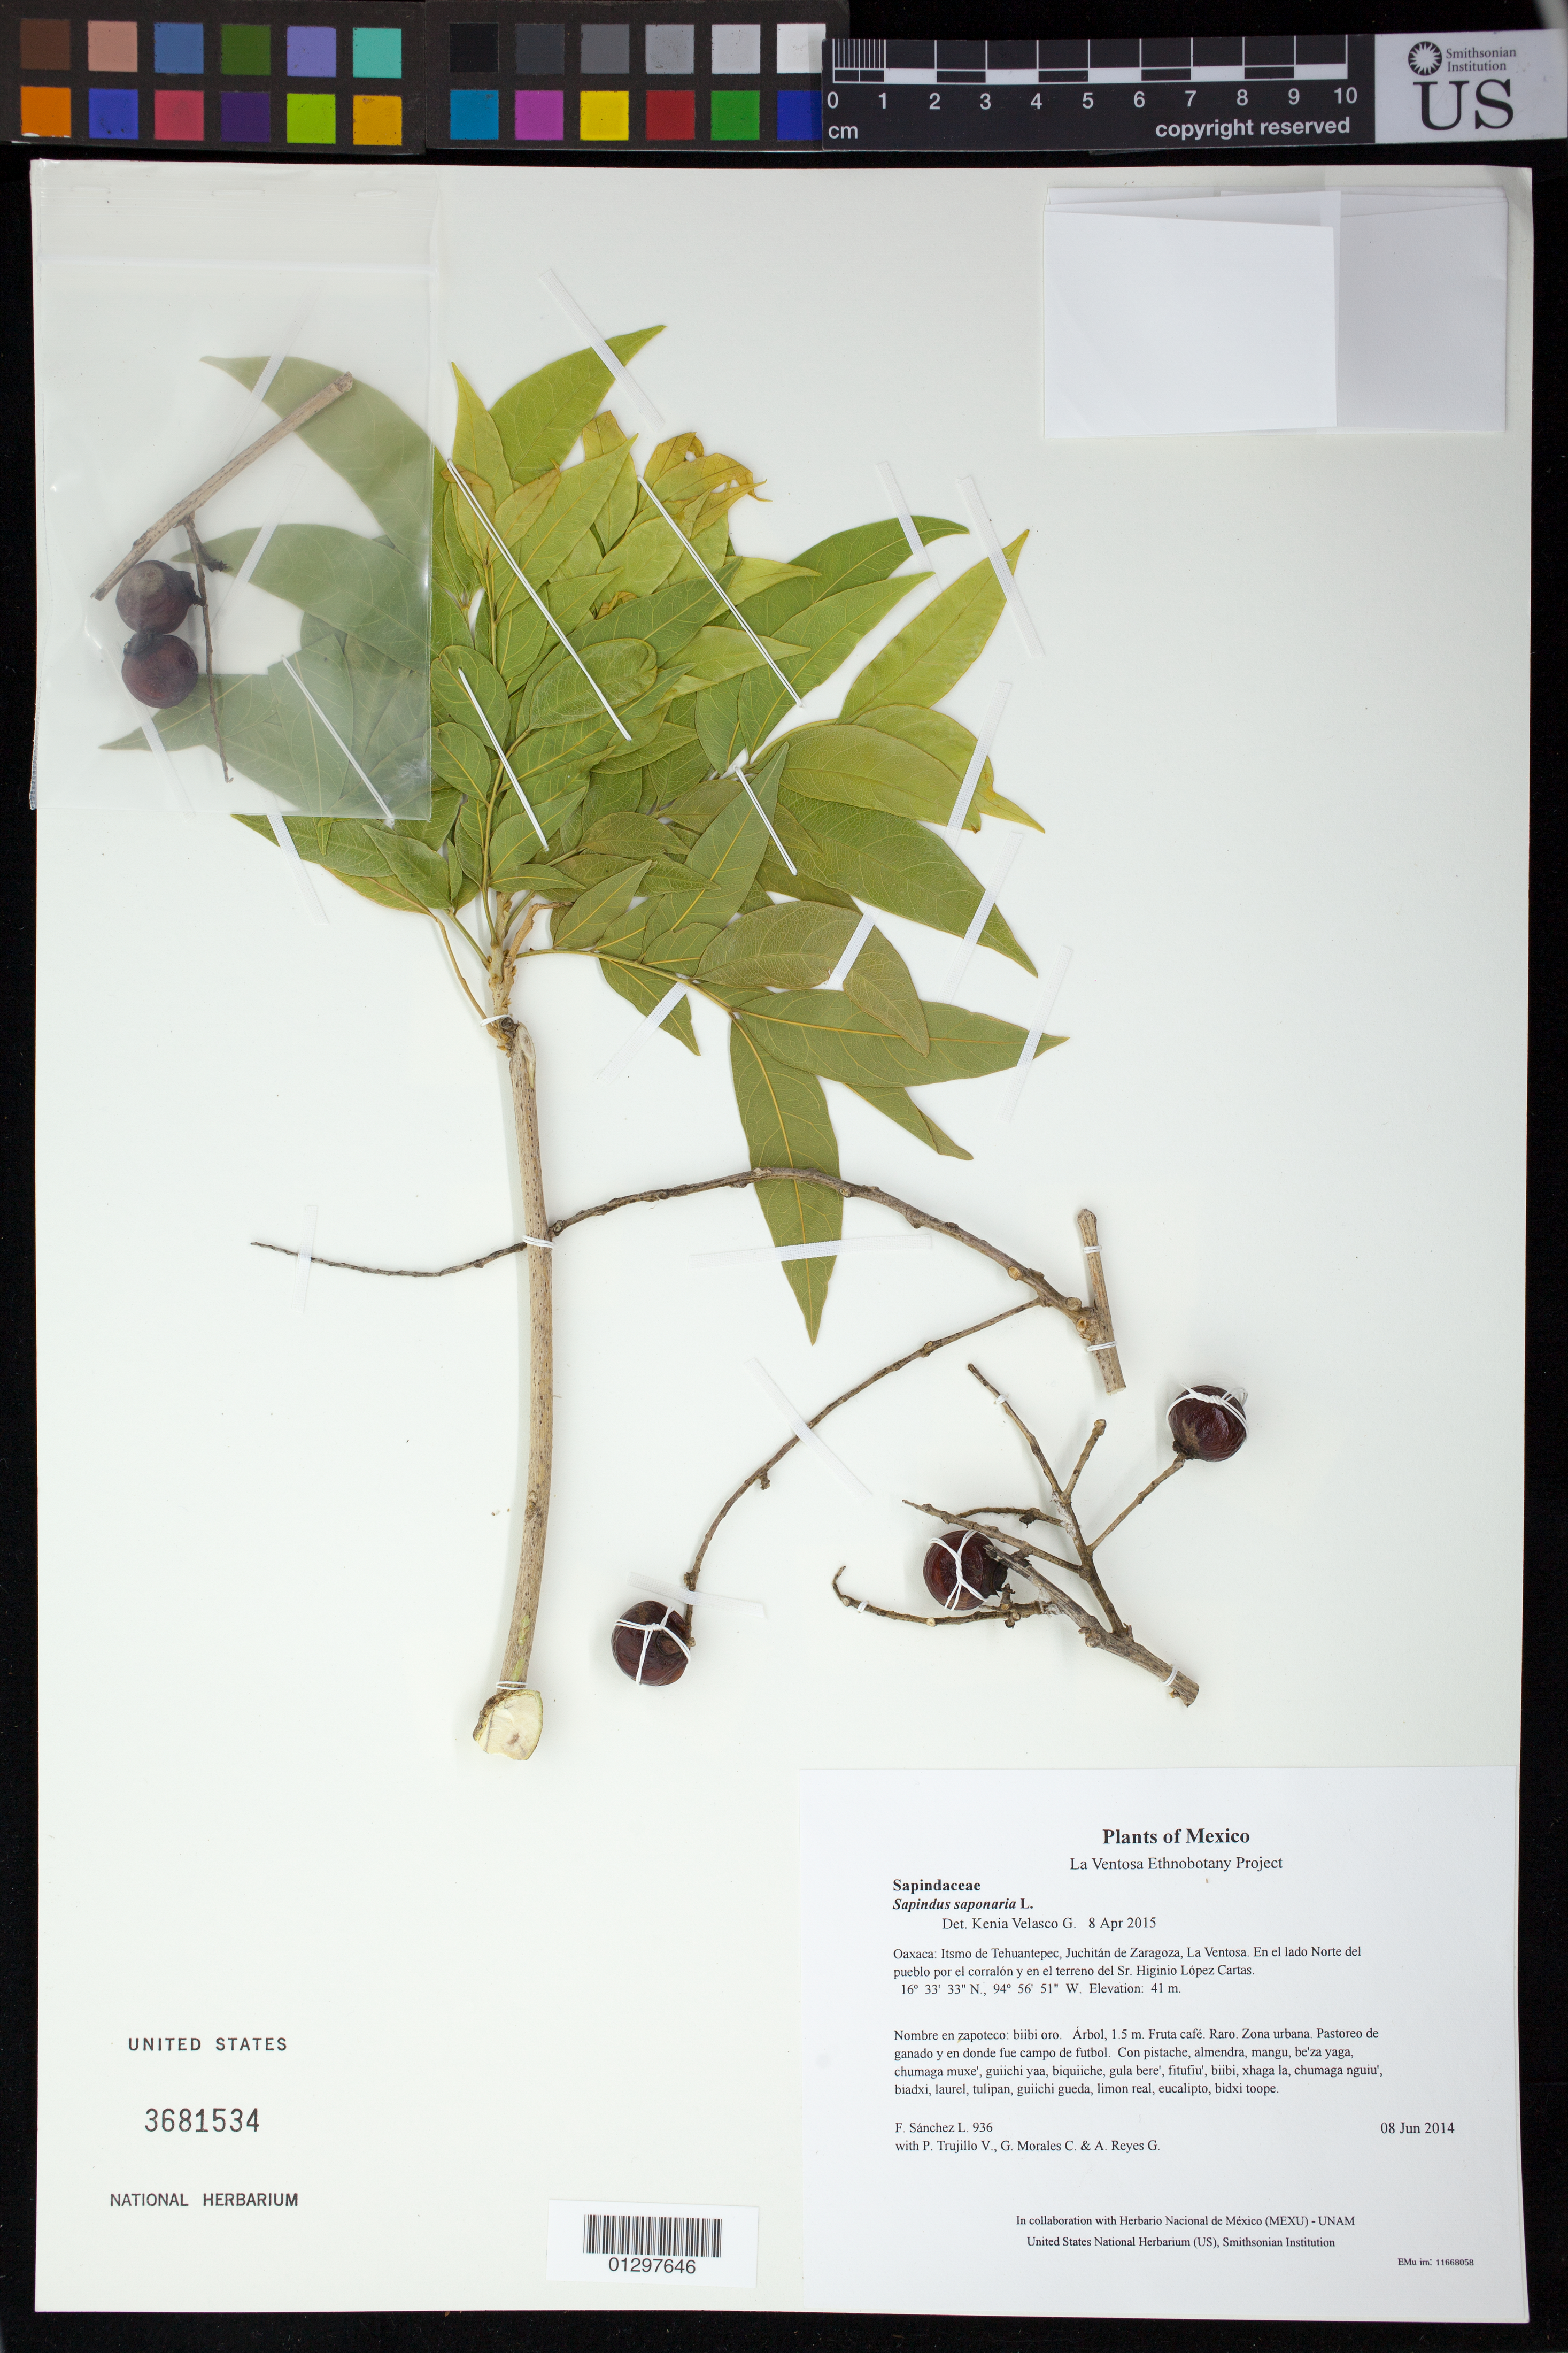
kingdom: Plantae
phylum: Tracheophyta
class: Magnoliopsida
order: Sapindales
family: Sapindaceae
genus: Sapindus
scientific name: Sapindus saponaria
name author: L.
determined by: Velasco G., Kenia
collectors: F. Sánchez L., P. Trujillo V., G. Morales C. & A. Reyes G.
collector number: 936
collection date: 2014-06-08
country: Mexico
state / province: Oaxaca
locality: Itsmo de Tehuantepec, Juchitán de Zaragoza, La Ventosa. En el lado Norte del pueblo por el corralón y en el terreno del Sr. Higinio López Cartas.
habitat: Zona urbana. Pastoreo de ganado y en donde fue campo de futbol.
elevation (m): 41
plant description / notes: MEXU, US; Yaga. 1.5 m. Cuaananaxhi namuu. Nadxunu'.; oro sucio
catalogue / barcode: US 3681534